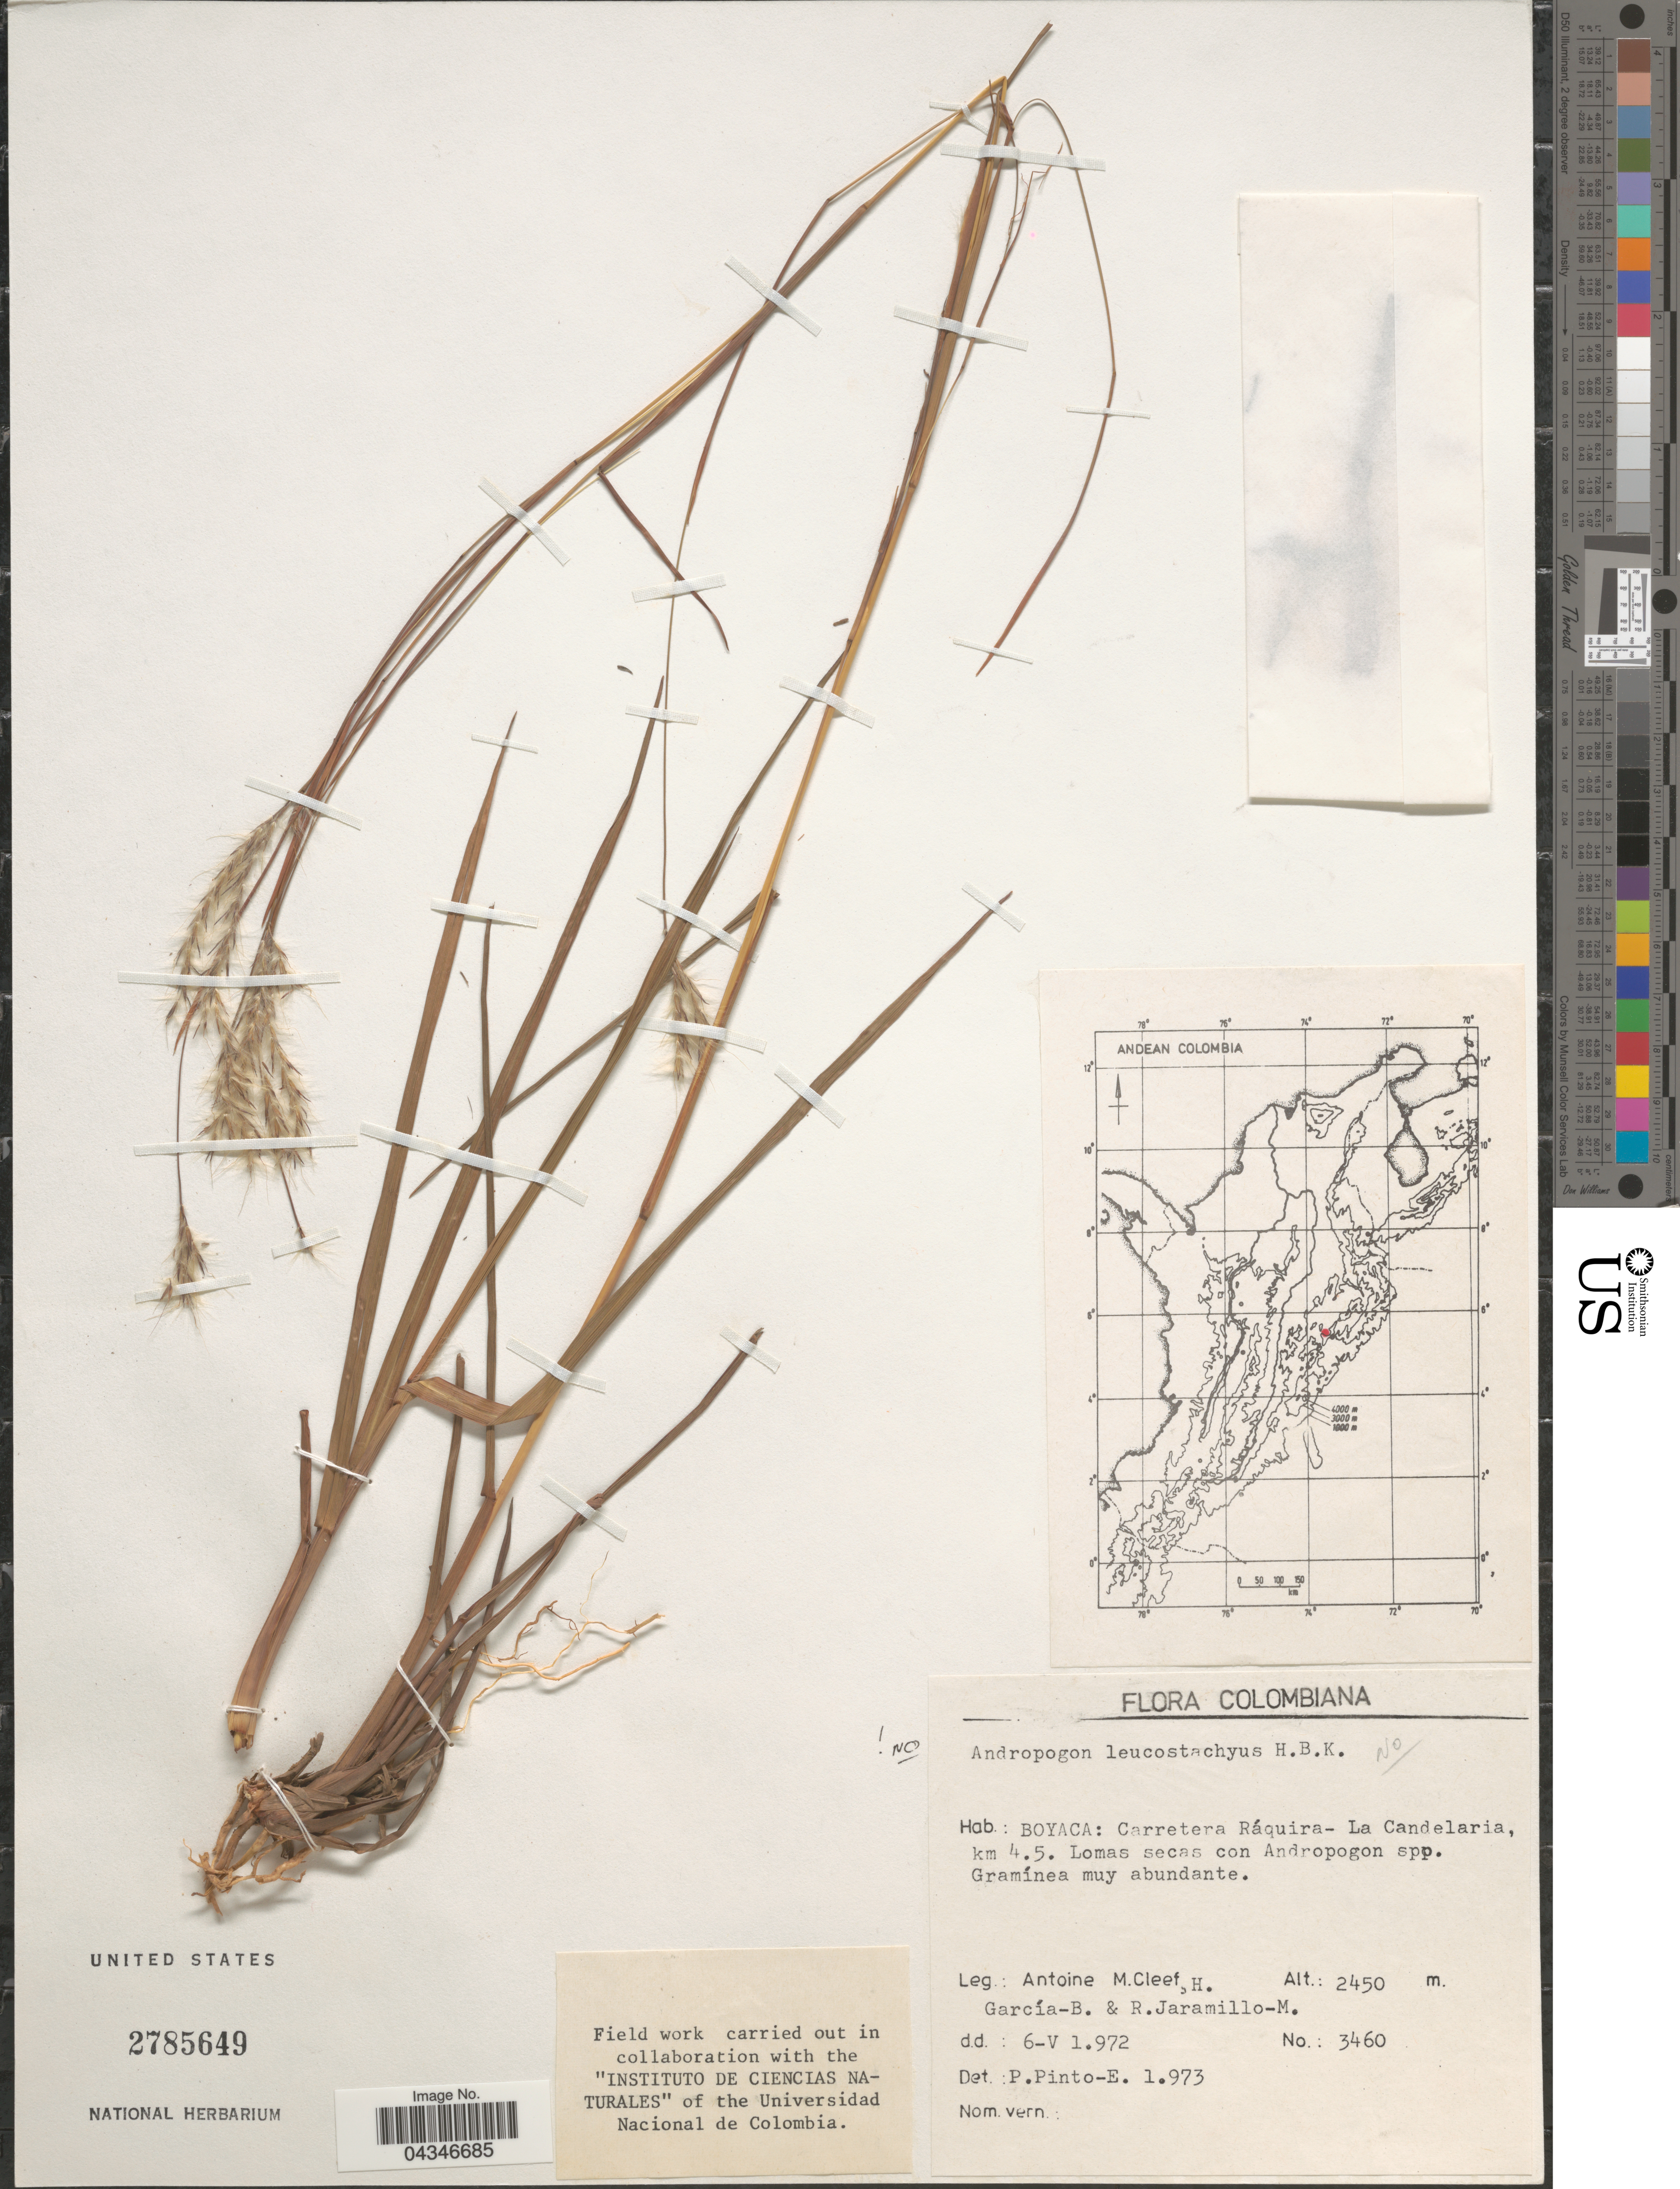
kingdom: Plantae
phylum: Tracheophyta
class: Liliopsida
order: Poales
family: Poaceae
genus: Andropogon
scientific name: Andropogon sp.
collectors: A. M. Cleef, H. García B. & R. Jaramillo M.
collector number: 3460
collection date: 1972-05-06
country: Colombia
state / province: Boyacá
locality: Boyaca: Carretera Ráquira - La Candelaria, km 4.5.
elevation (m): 2450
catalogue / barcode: US 2785649